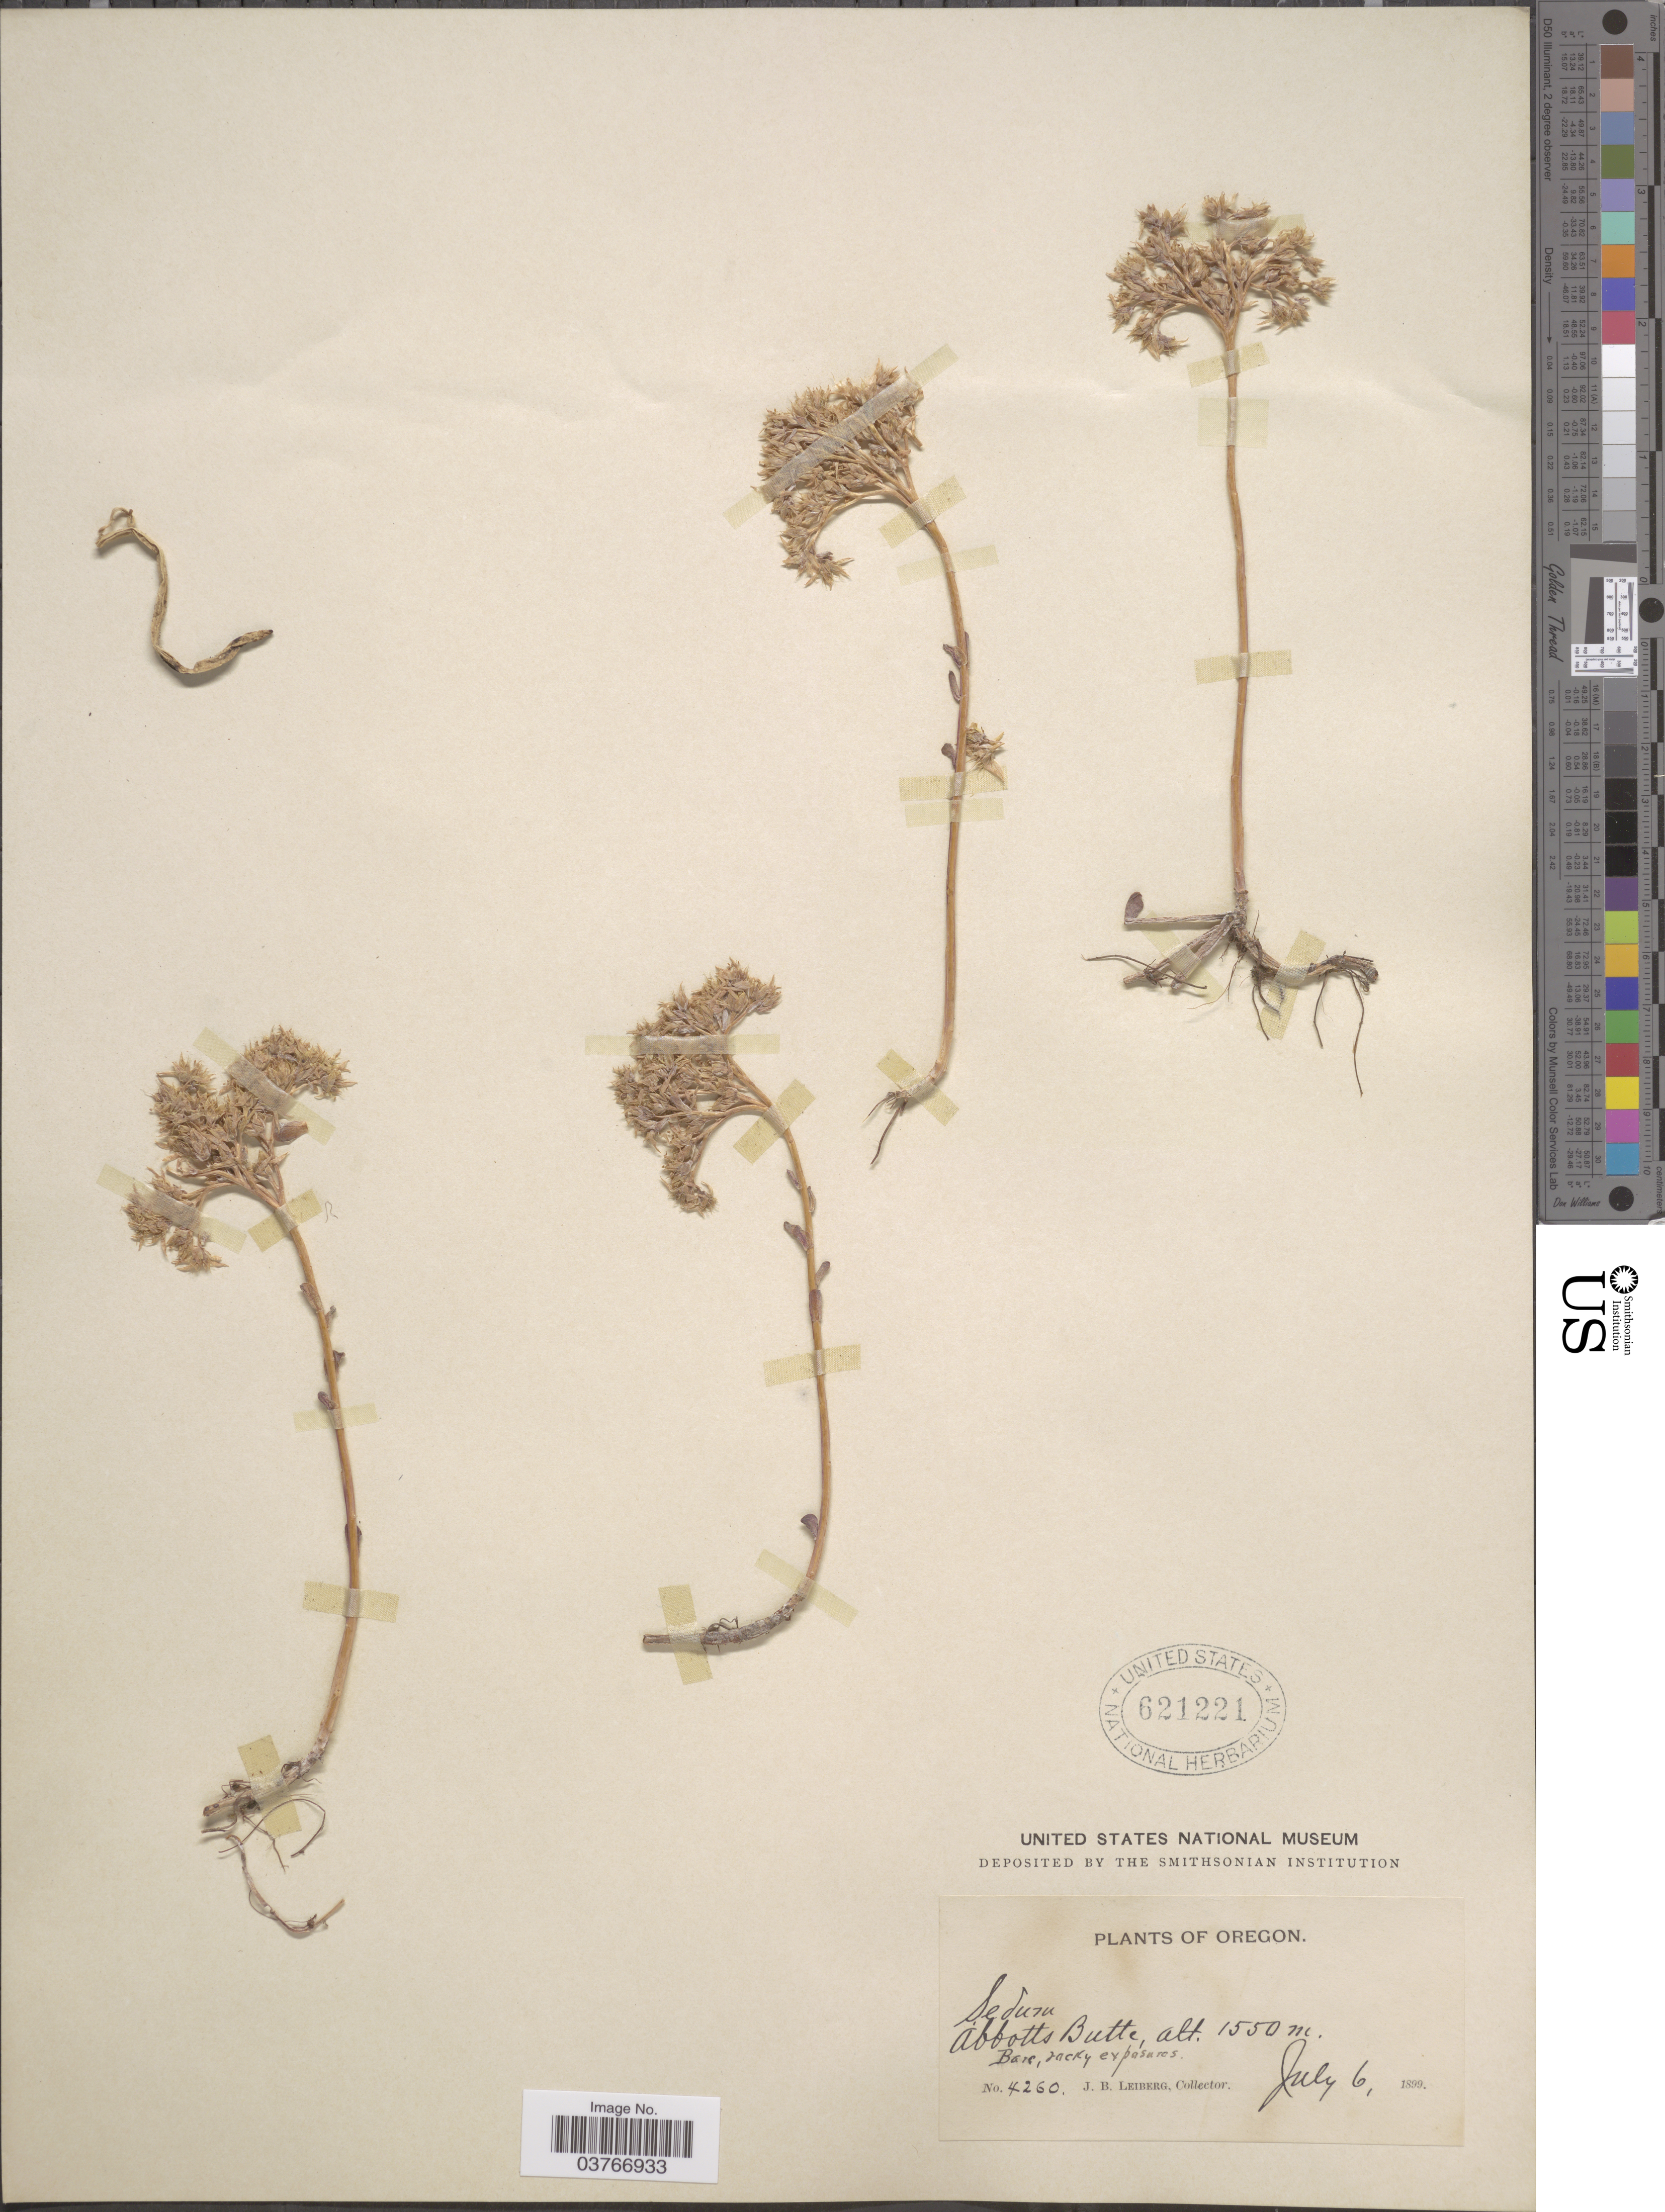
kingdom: Plantae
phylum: Tracheophyta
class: Magnoliopsida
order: Saxifragales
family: Crassulaceae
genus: Sedum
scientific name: Sedum sp.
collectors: J. B. Leiberg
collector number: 4260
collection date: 1899-07-06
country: United States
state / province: Oregon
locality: Abbotts Butte.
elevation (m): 1550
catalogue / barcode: US 621221